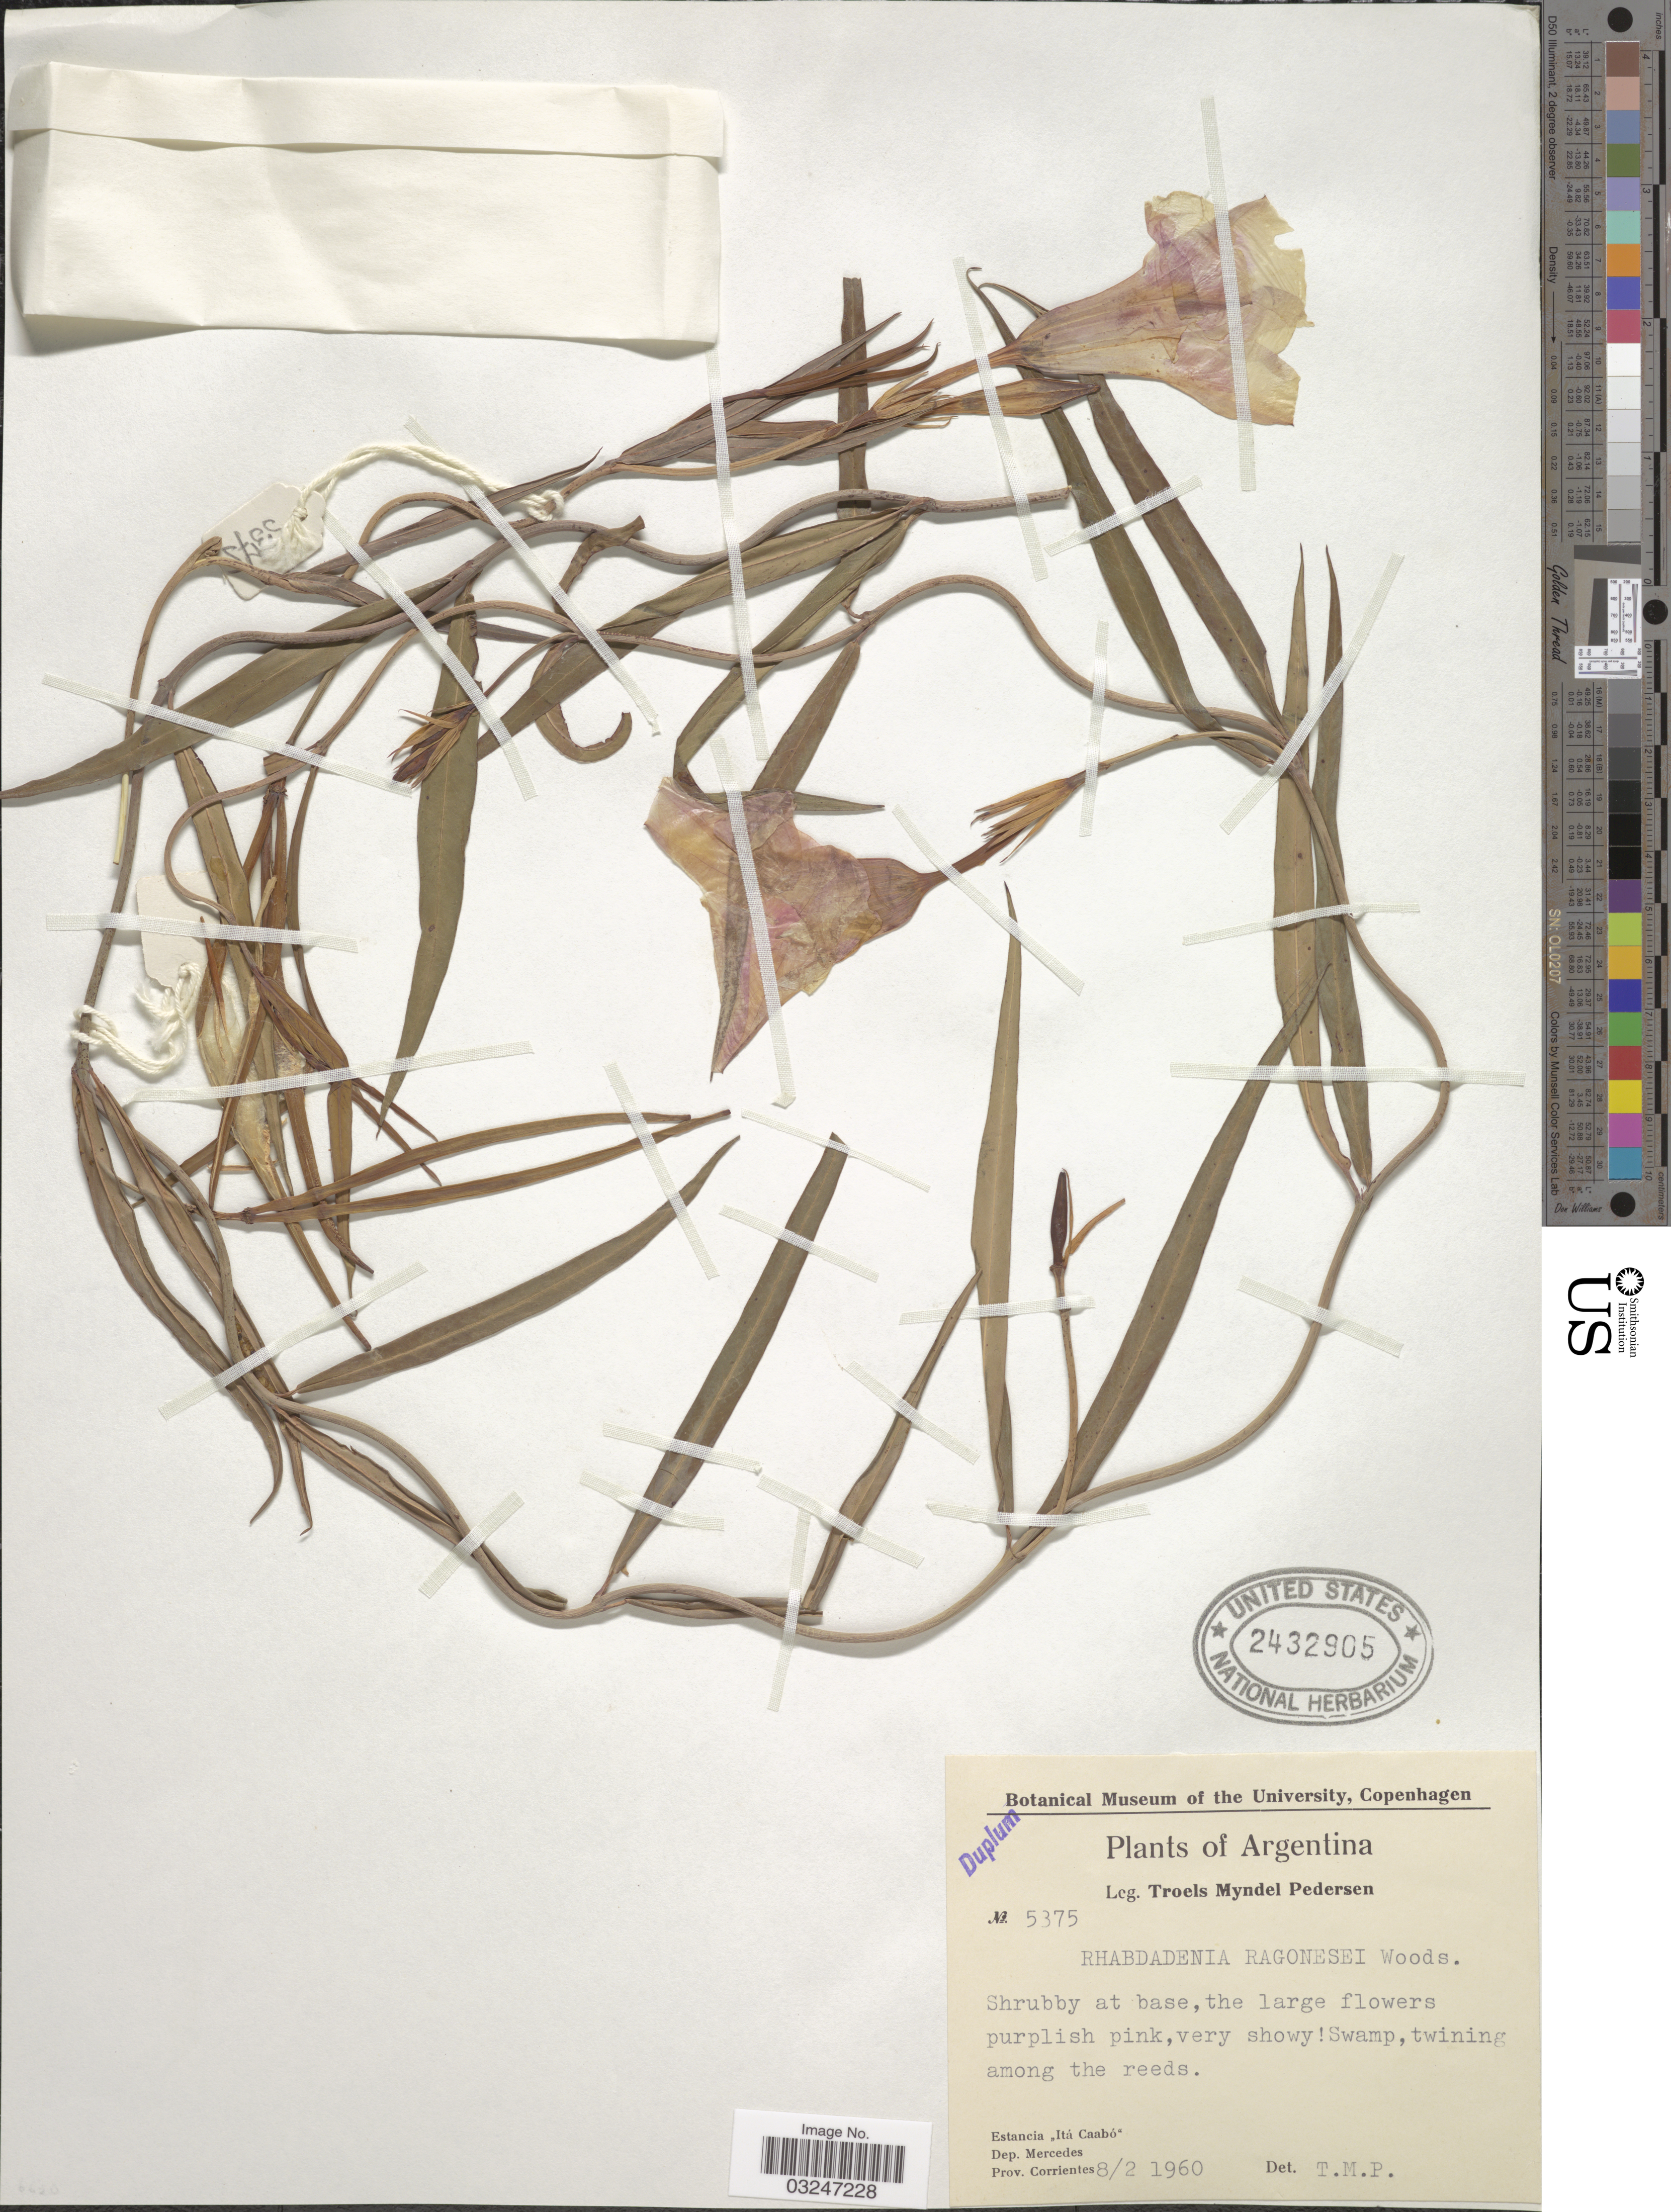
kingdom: Plantae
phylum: Tracheophyta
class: Magnoliopsida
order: Gentianales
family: Apocynaceae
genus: Rhabdadenia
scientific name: Rhabdadenia ragonesei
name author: Woodson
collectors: T. Pederson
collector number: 5375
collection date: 1960-02-08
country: Argentina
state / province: Corrientes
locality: Estancia "Itá Caabó". Dep. Mercedes. Prov. Corrientes.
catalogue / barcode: US 2432905